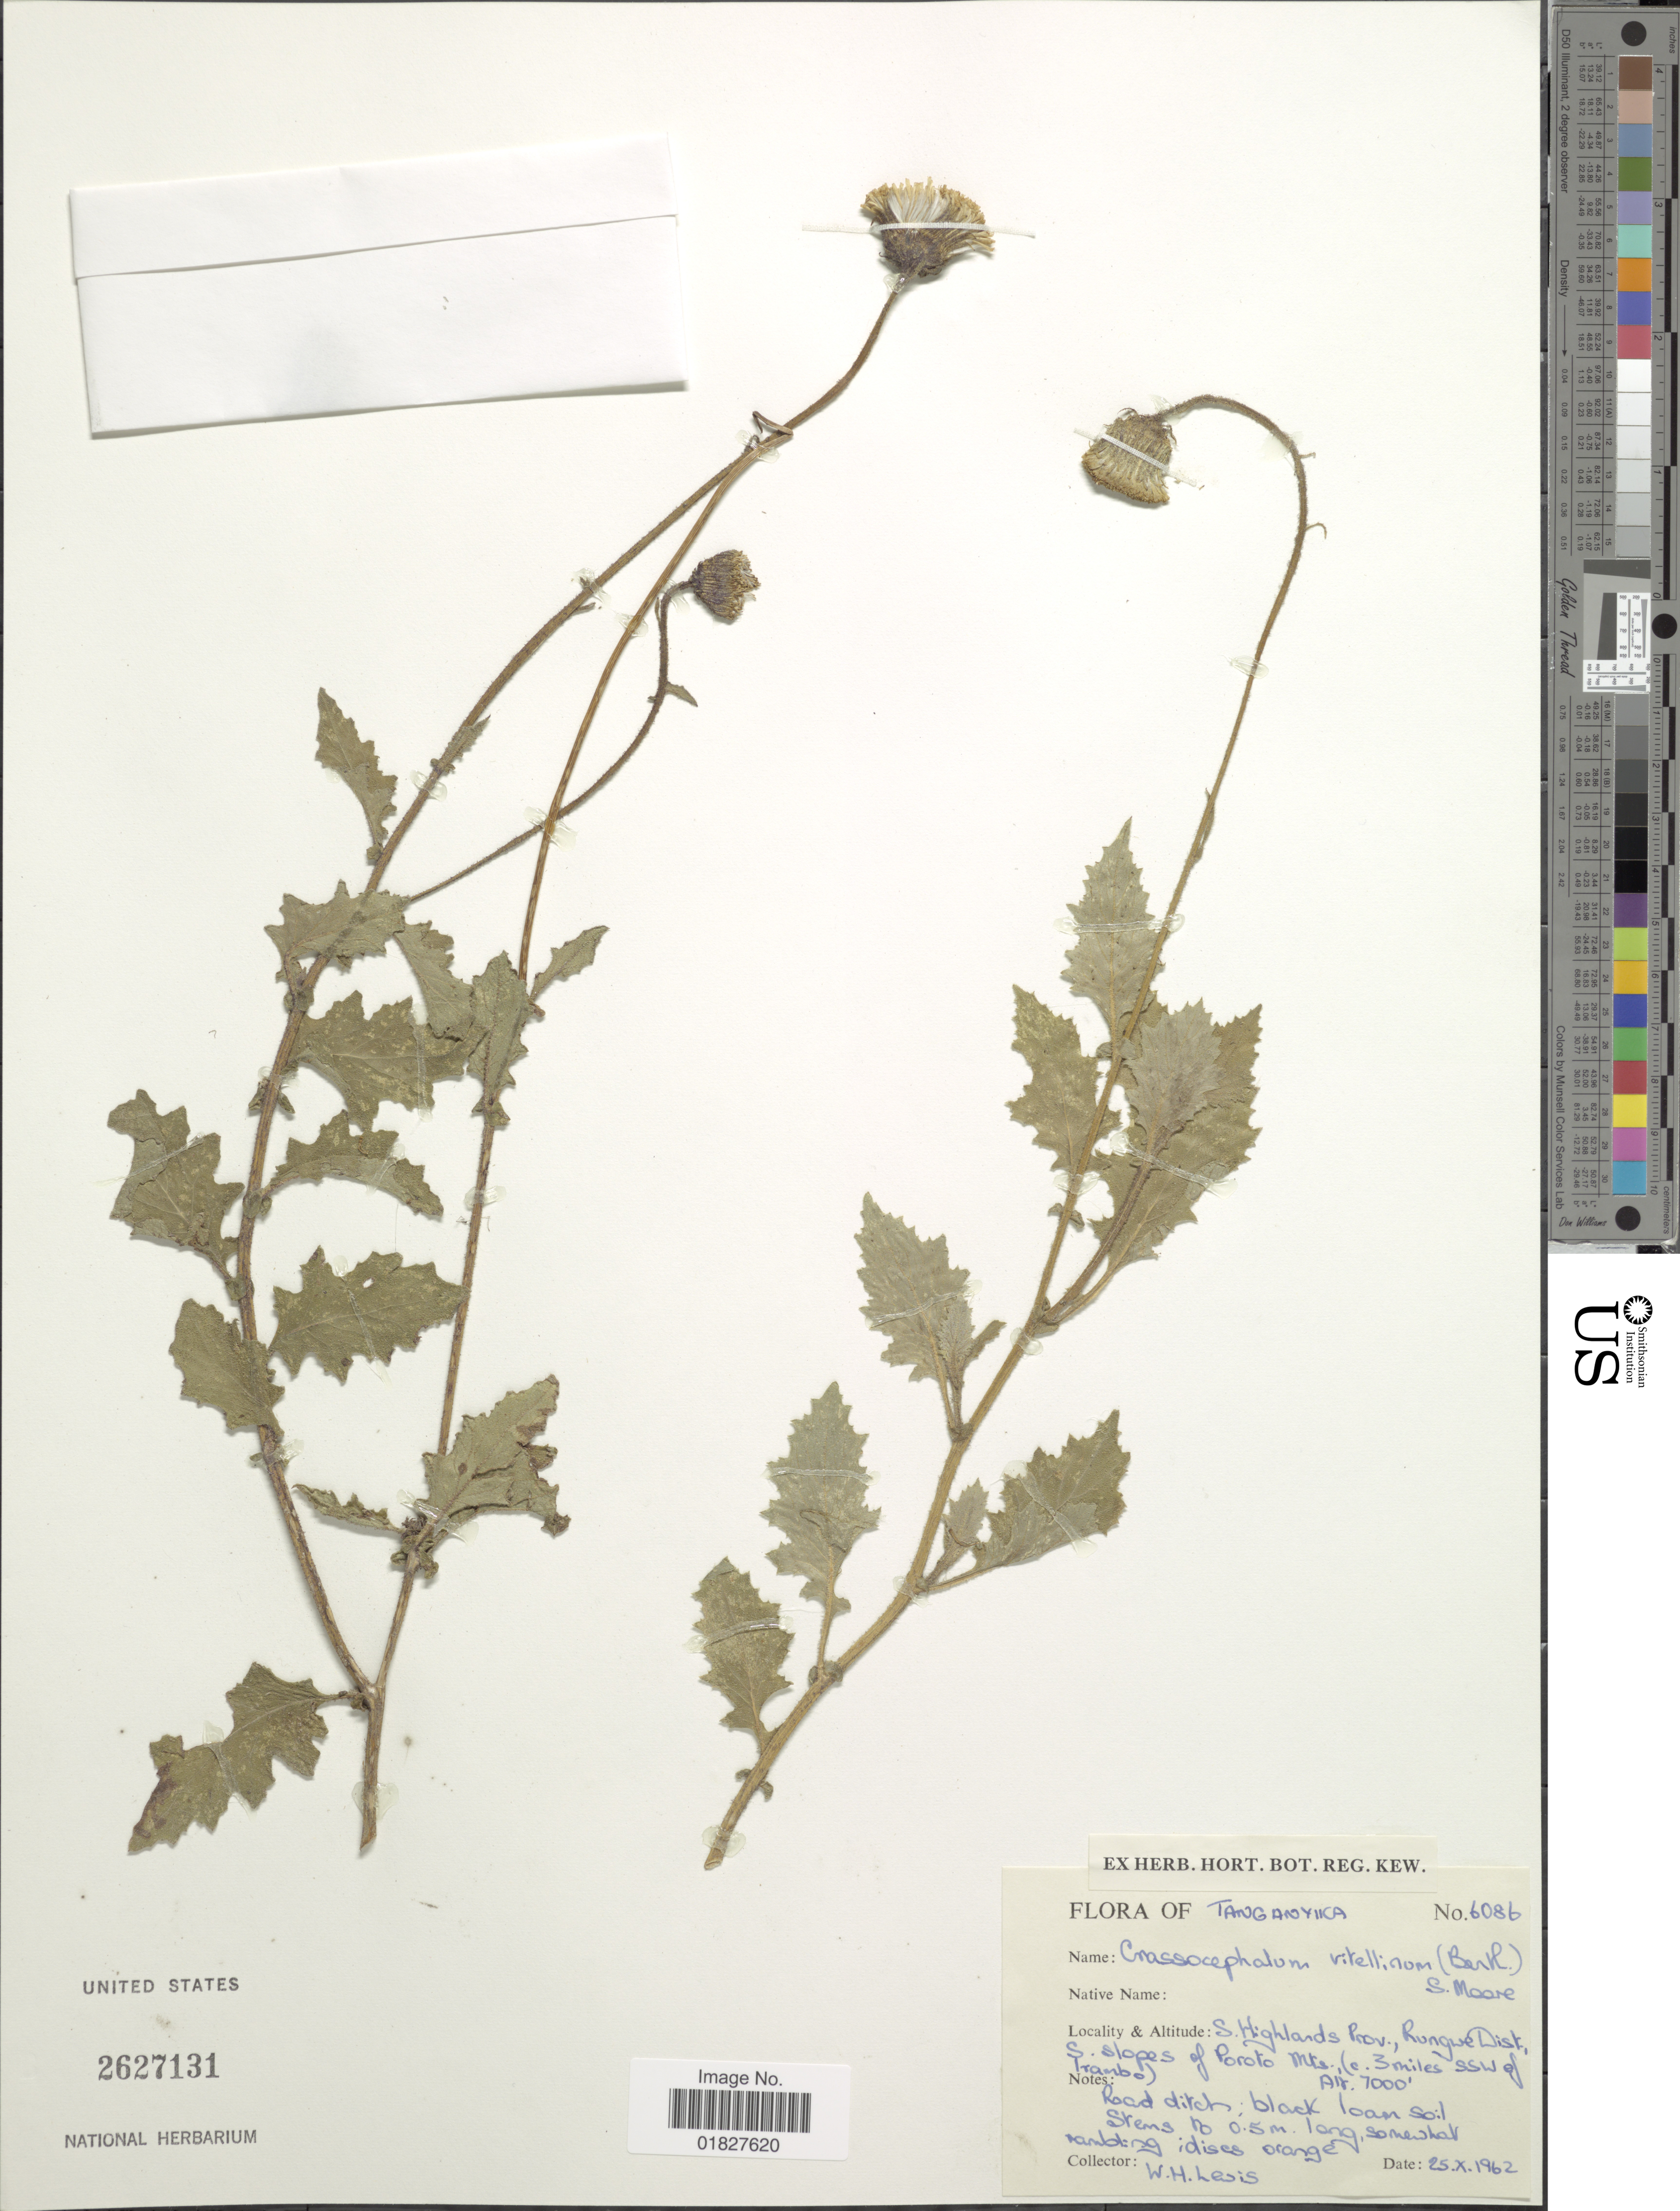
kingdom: Plantae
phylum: Tracheophyta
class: Magnoliopsida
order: Asterales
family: Asteraceae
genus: Crassocephalum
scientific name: Crassocephalum vitellinum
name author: (Benth.) S. Moore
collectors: W. H. Lewis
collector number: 6086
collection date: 1962-10-25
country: Tanzania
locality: Tanganyika, S. Highlands Prov. Rungwe Dist., S. slopes of Poroto Mts. (c. 3 miles SSW of Irambo)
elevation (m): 2134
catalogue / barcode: US 2627131